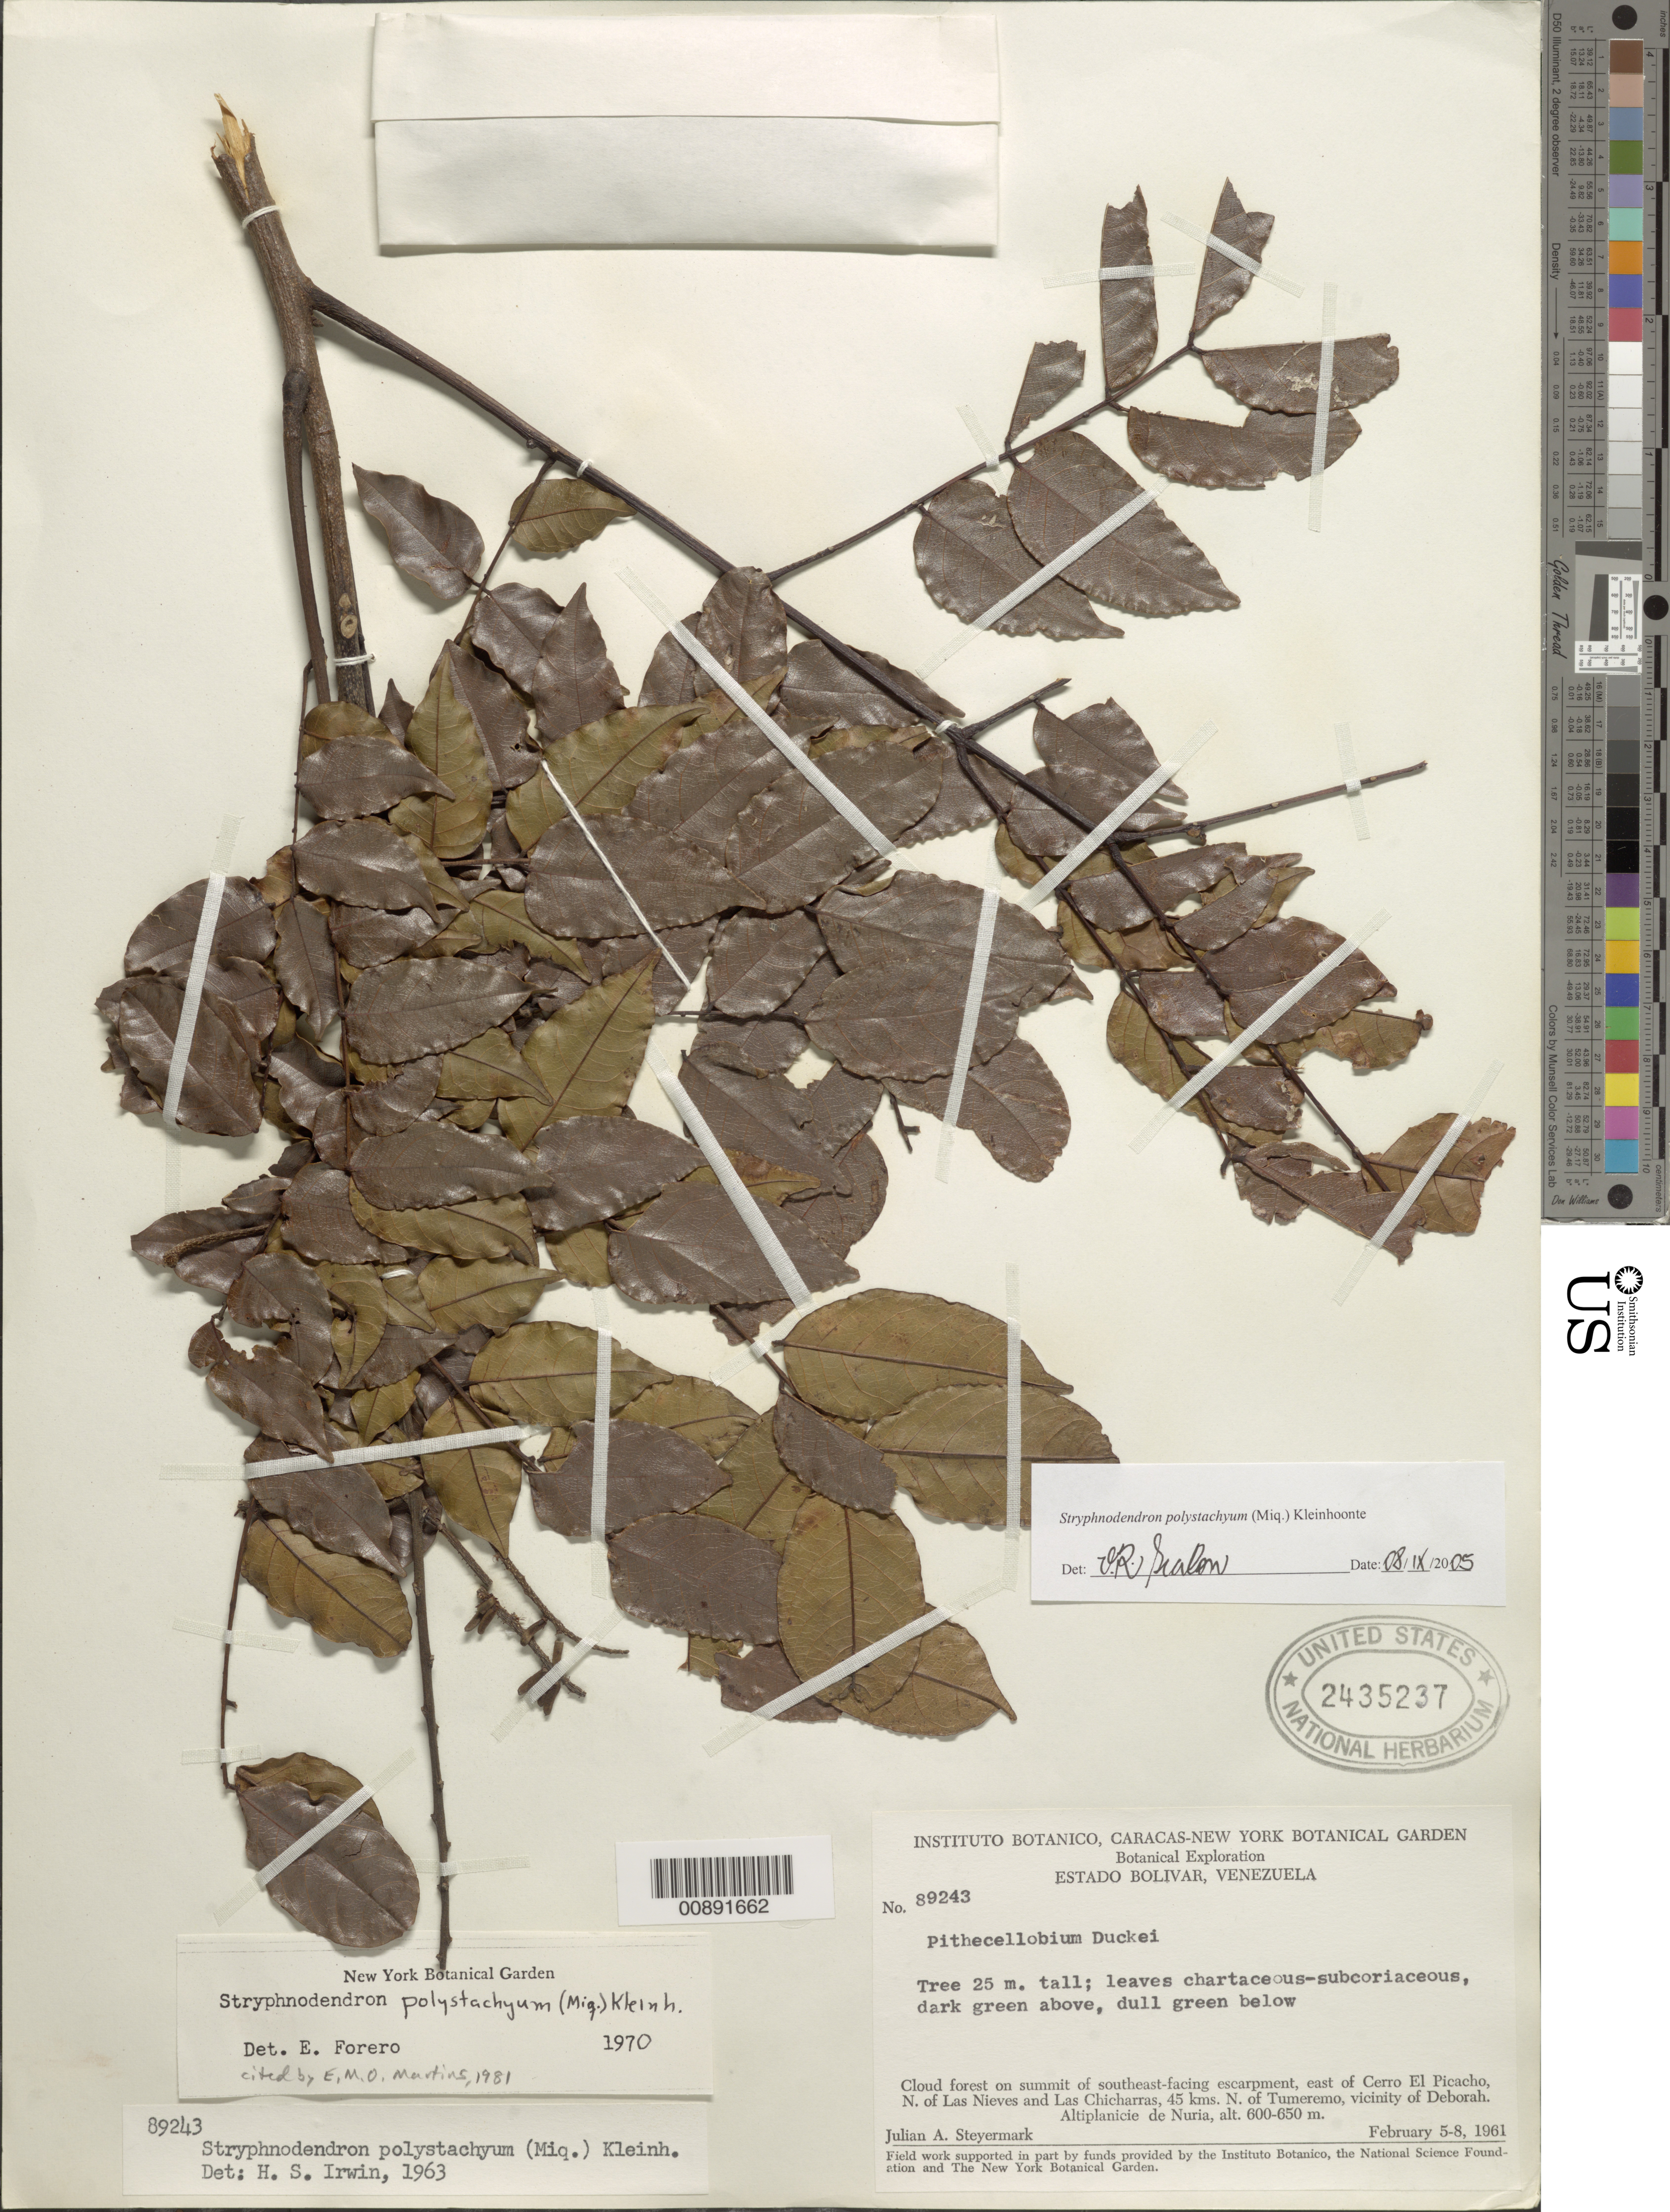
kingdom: Plantae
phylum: Tracheophyta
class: Magnoliopsida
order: Fabales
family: Fabaceae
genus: Gwilymia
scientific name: Gwilymia polystachya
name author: (Miq.) A.G. Lima et al.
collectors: J. Steyermark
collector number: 89243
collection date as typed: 5-Feb-61 to 8-Feb-61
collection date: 1961-02-05/1961-02-08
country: Venezuela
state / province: Bolívar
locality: Cerro El Picacho, N of Las Nieves, 45 km N of Tumeremo, vic of Deborah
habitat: Cloud forest on summit of SE facing escarpment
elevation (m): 600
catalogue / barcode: US 2435237